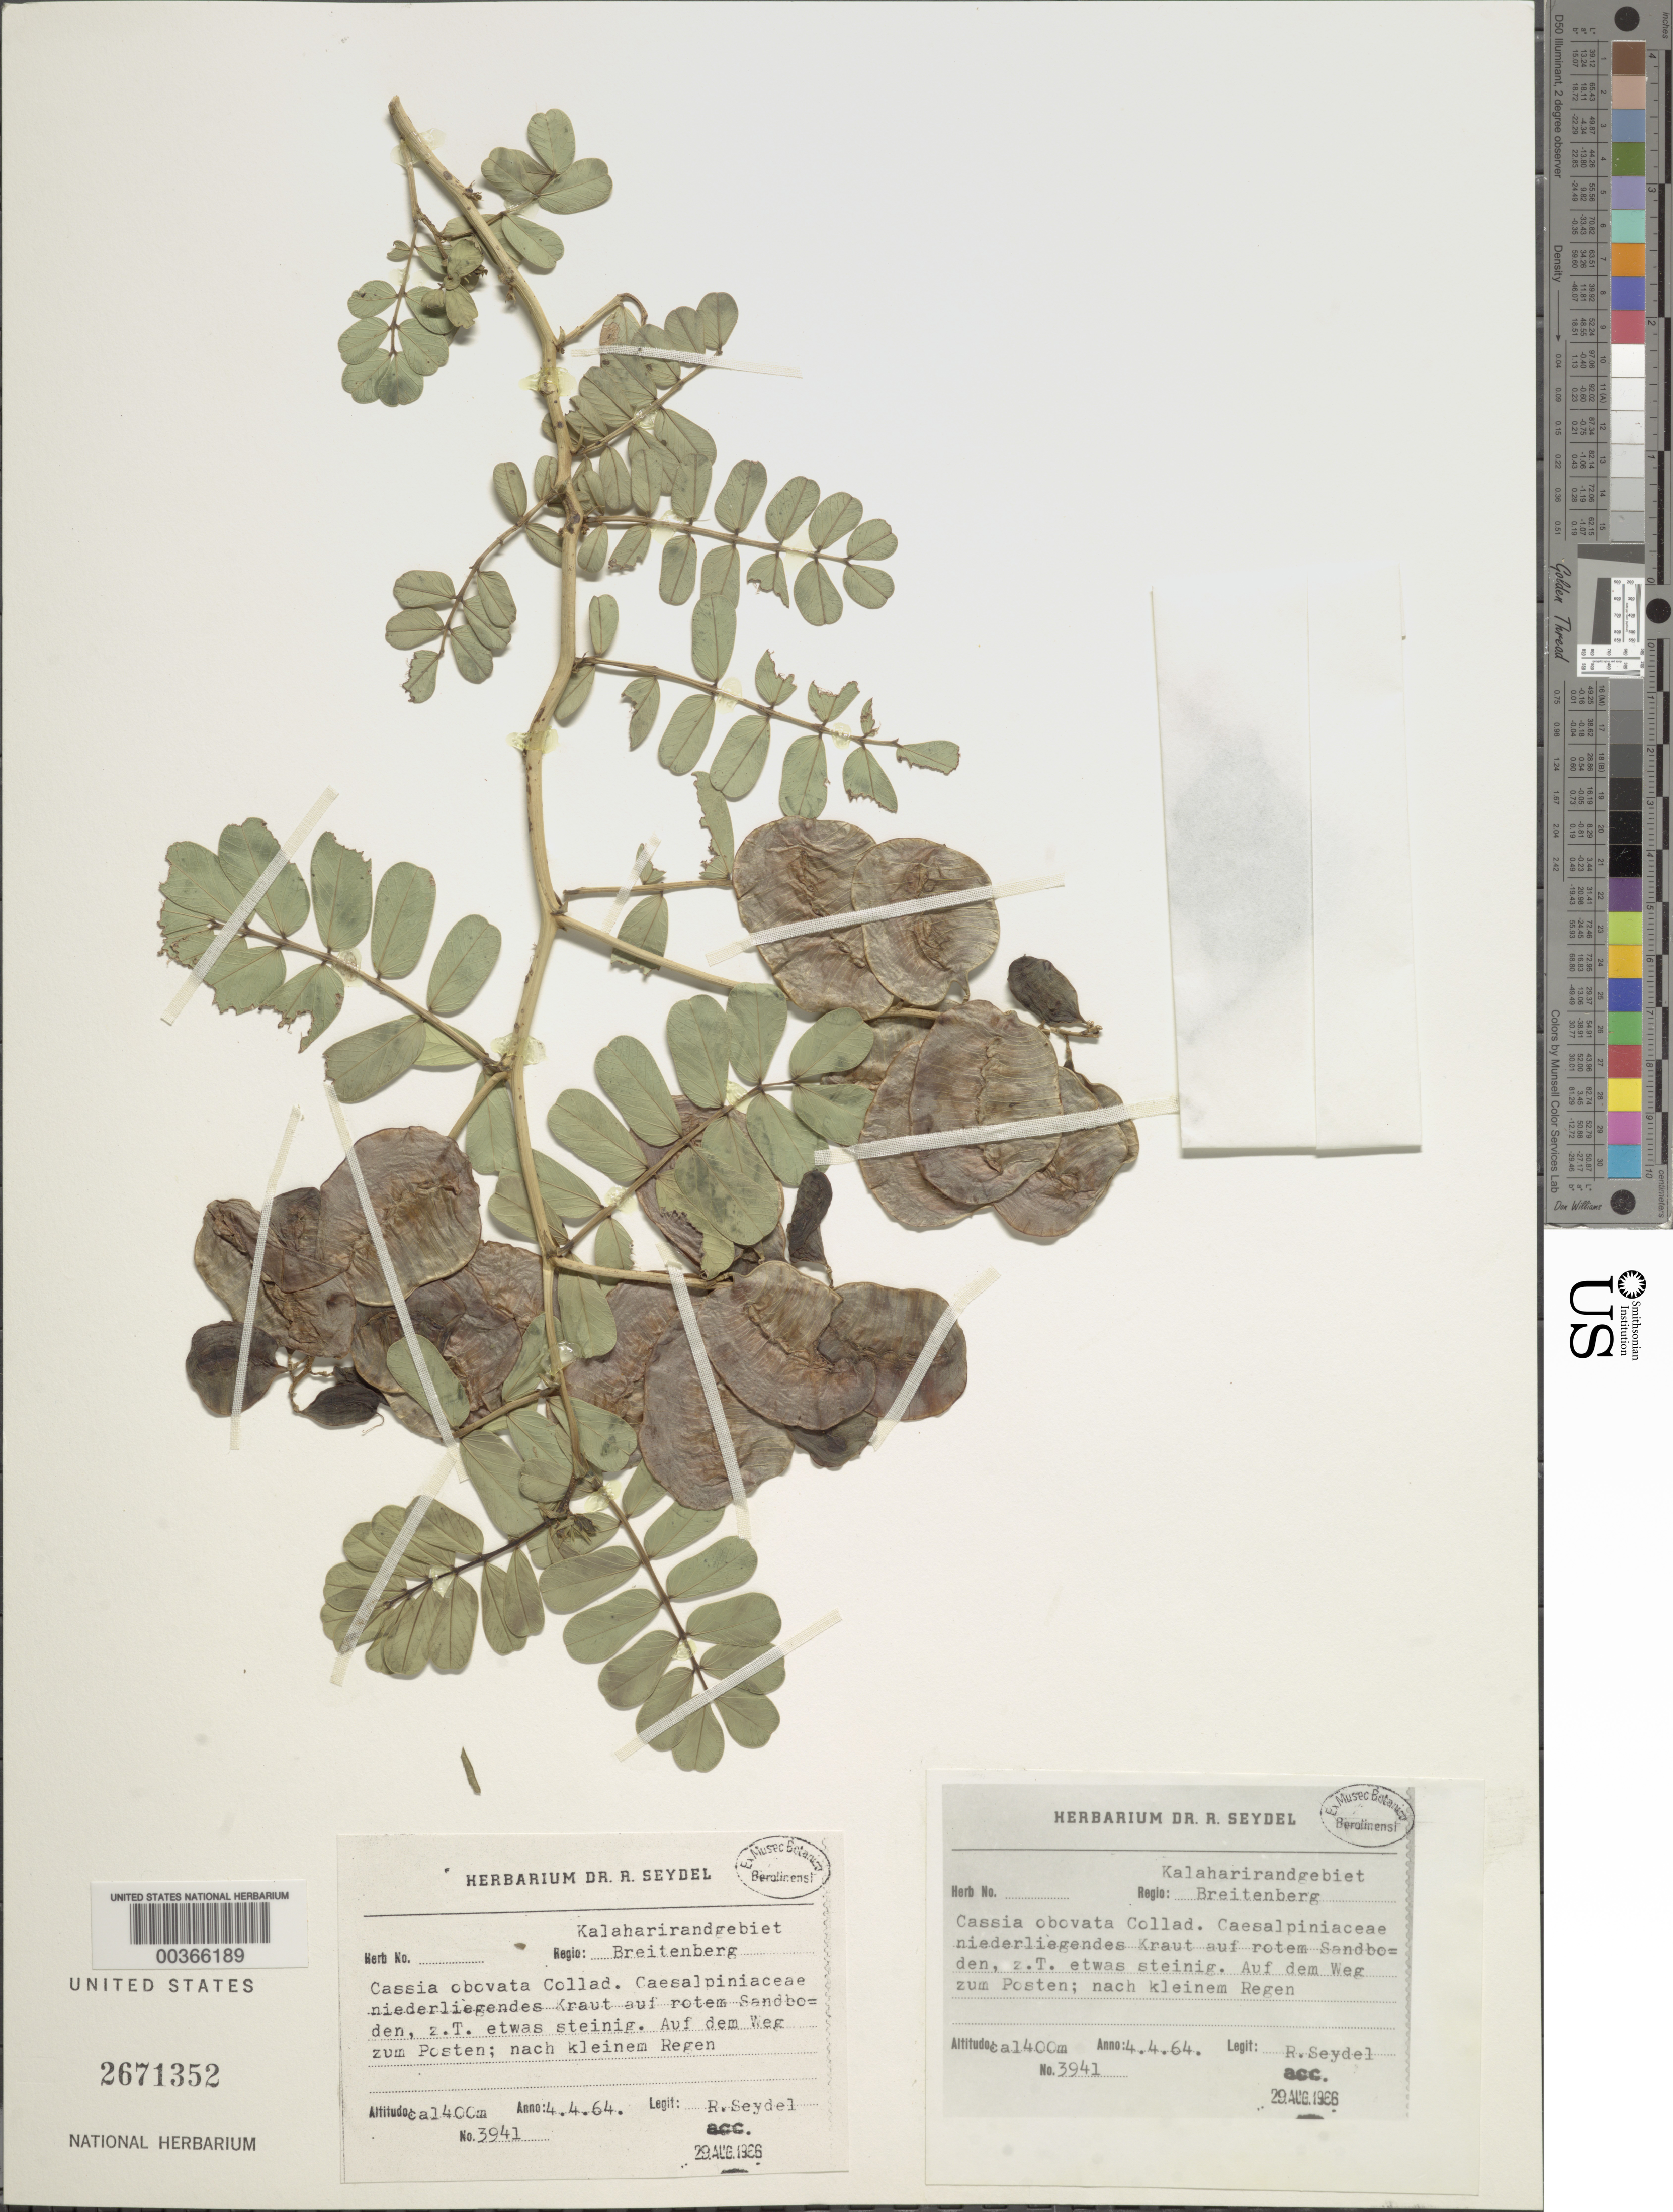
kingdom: Plantae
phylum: Tracheophyta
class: Magnoliopsida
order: Fabales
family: Fabaceae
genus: Senna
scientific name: Senna italica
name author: Mill.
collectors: R. Seydel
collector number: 3941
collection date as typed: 04 Apr 1964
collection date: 1964-04-04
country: Namibia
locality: Kalaharirandgebiet; breitenberg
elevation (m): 1400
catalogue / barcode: US 2671352